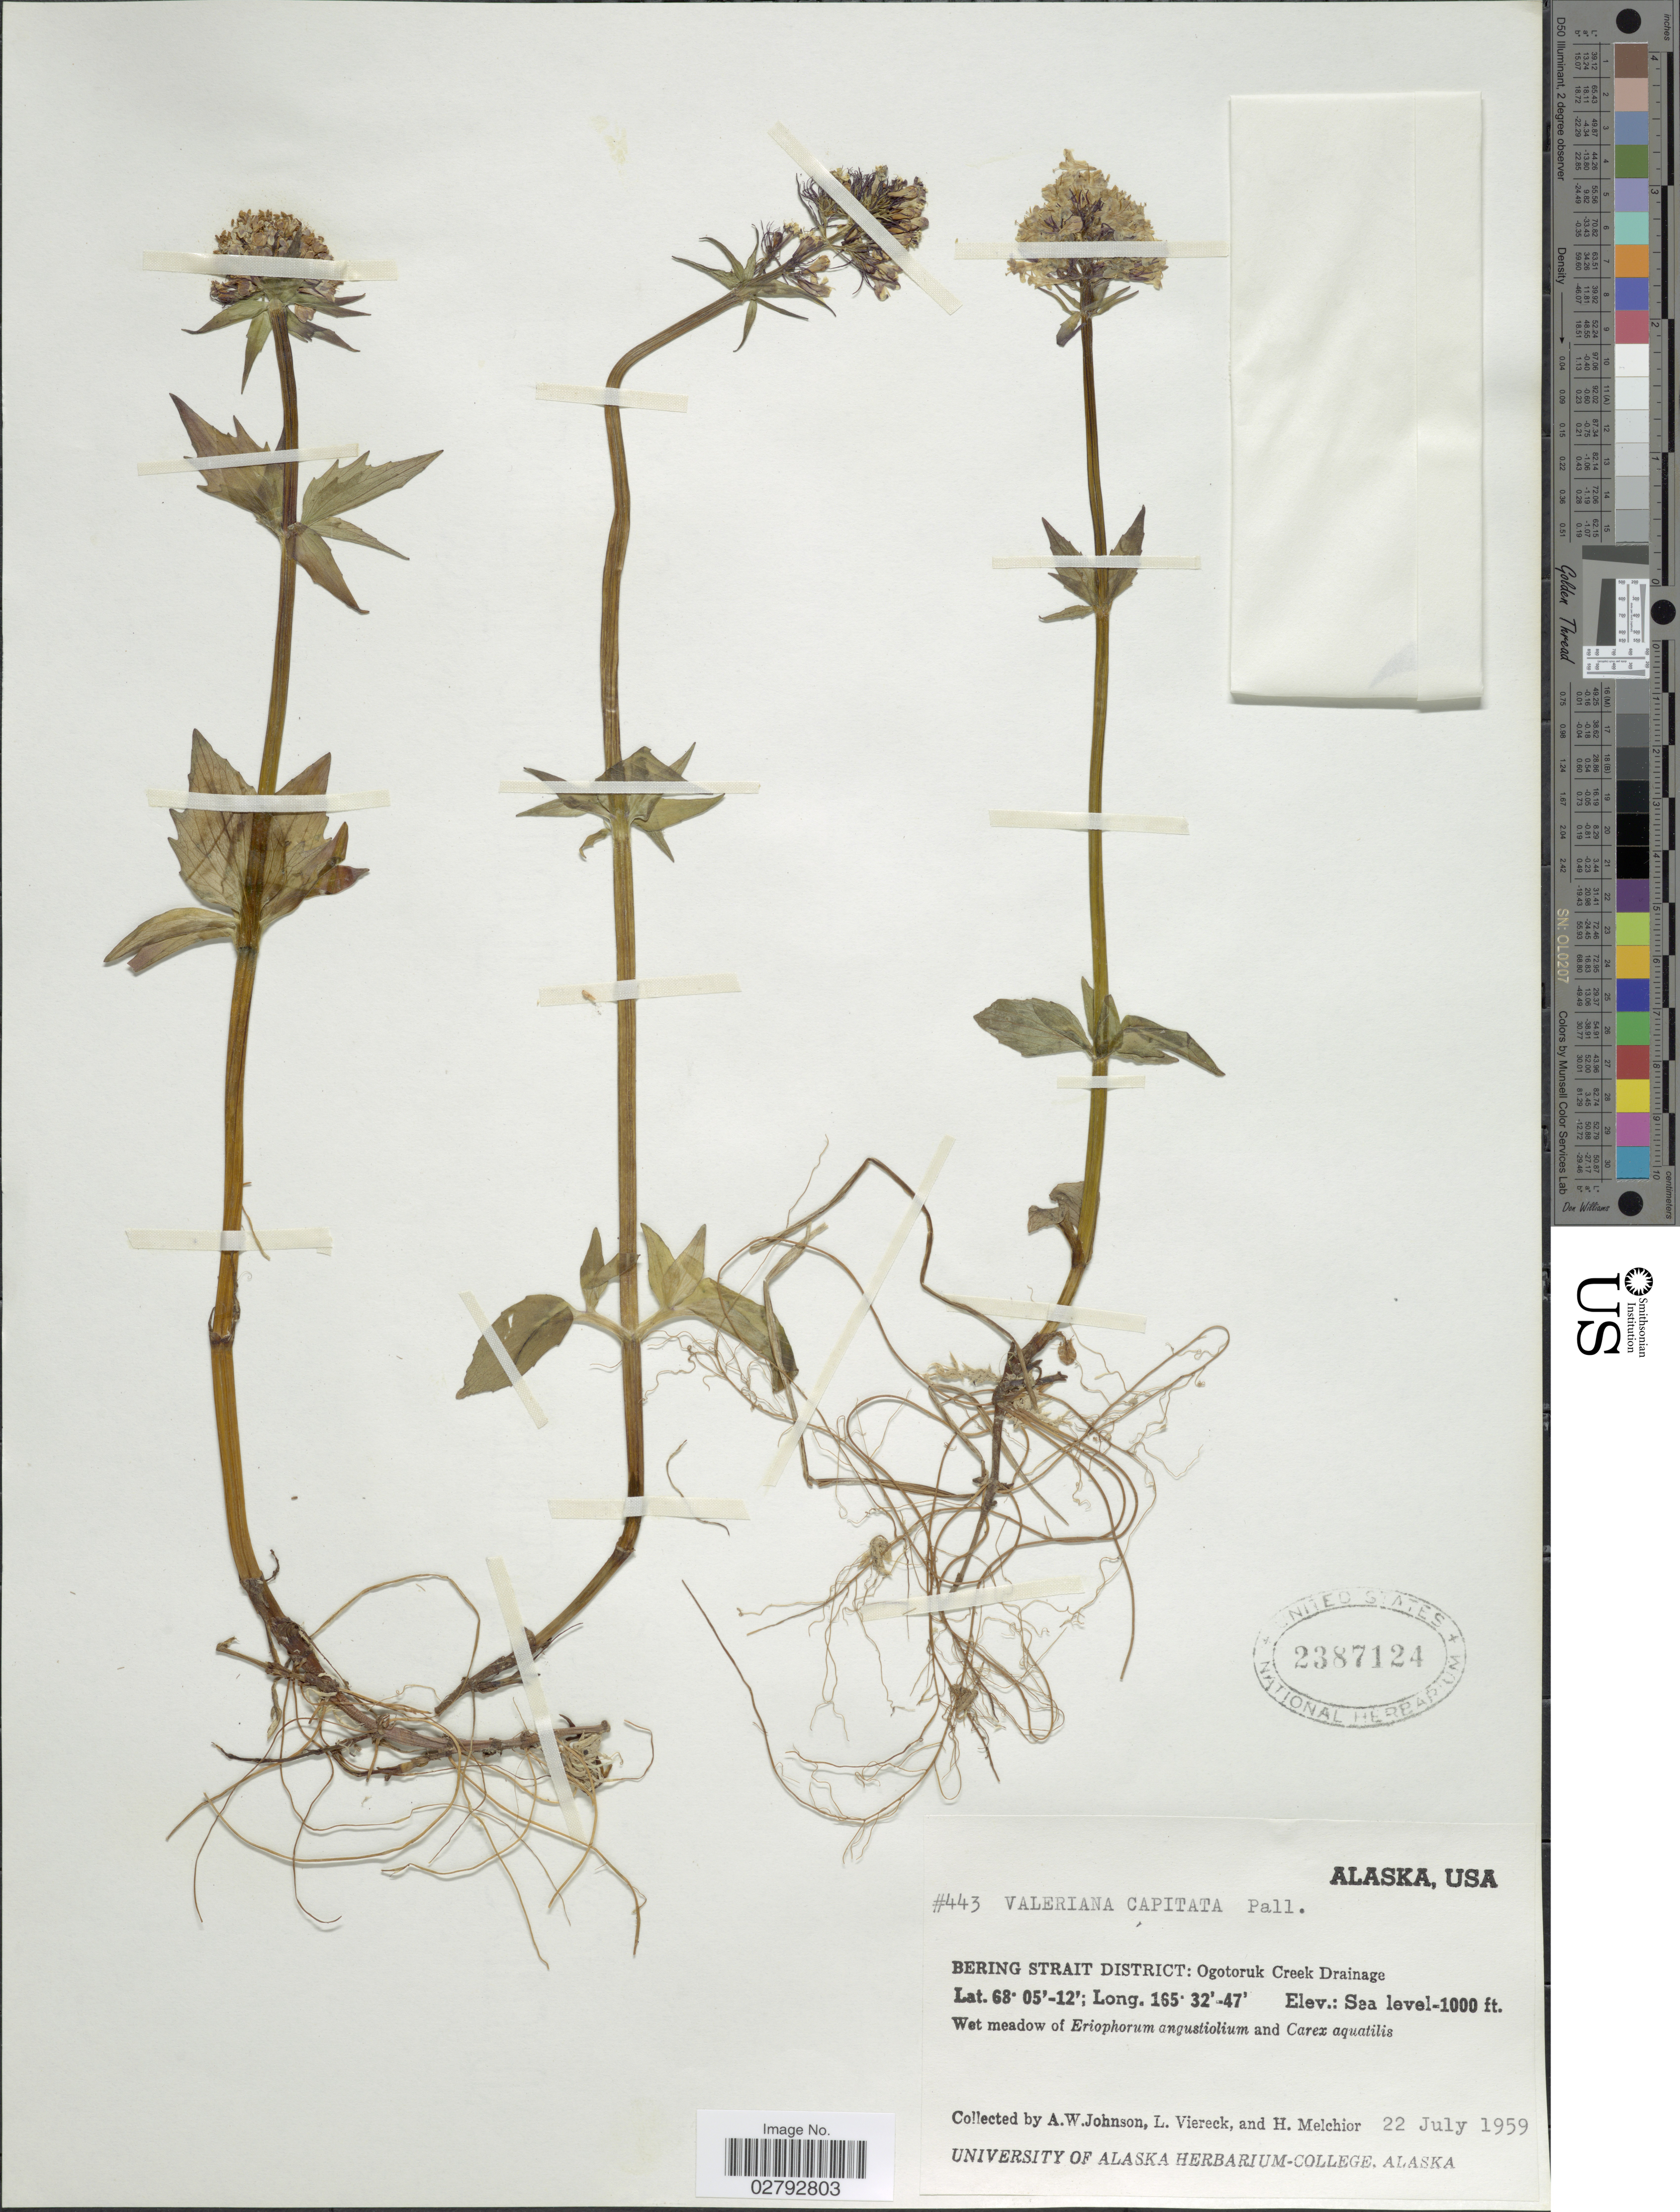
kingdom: Plantae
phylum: Tracheophyta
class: Magnoliopsida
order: Dipsacales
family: Caprifoliaceae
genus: Valeriana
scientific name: Valeriana capitata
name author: Link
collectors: A. W. Johnson, L. Viereck & H. Melchior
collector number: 443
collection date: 1959-07-22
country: United States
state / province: Alaska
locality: Bering Strait District: Ogotoruk Creek Drainage.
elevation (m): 0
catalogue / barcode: US 2387124